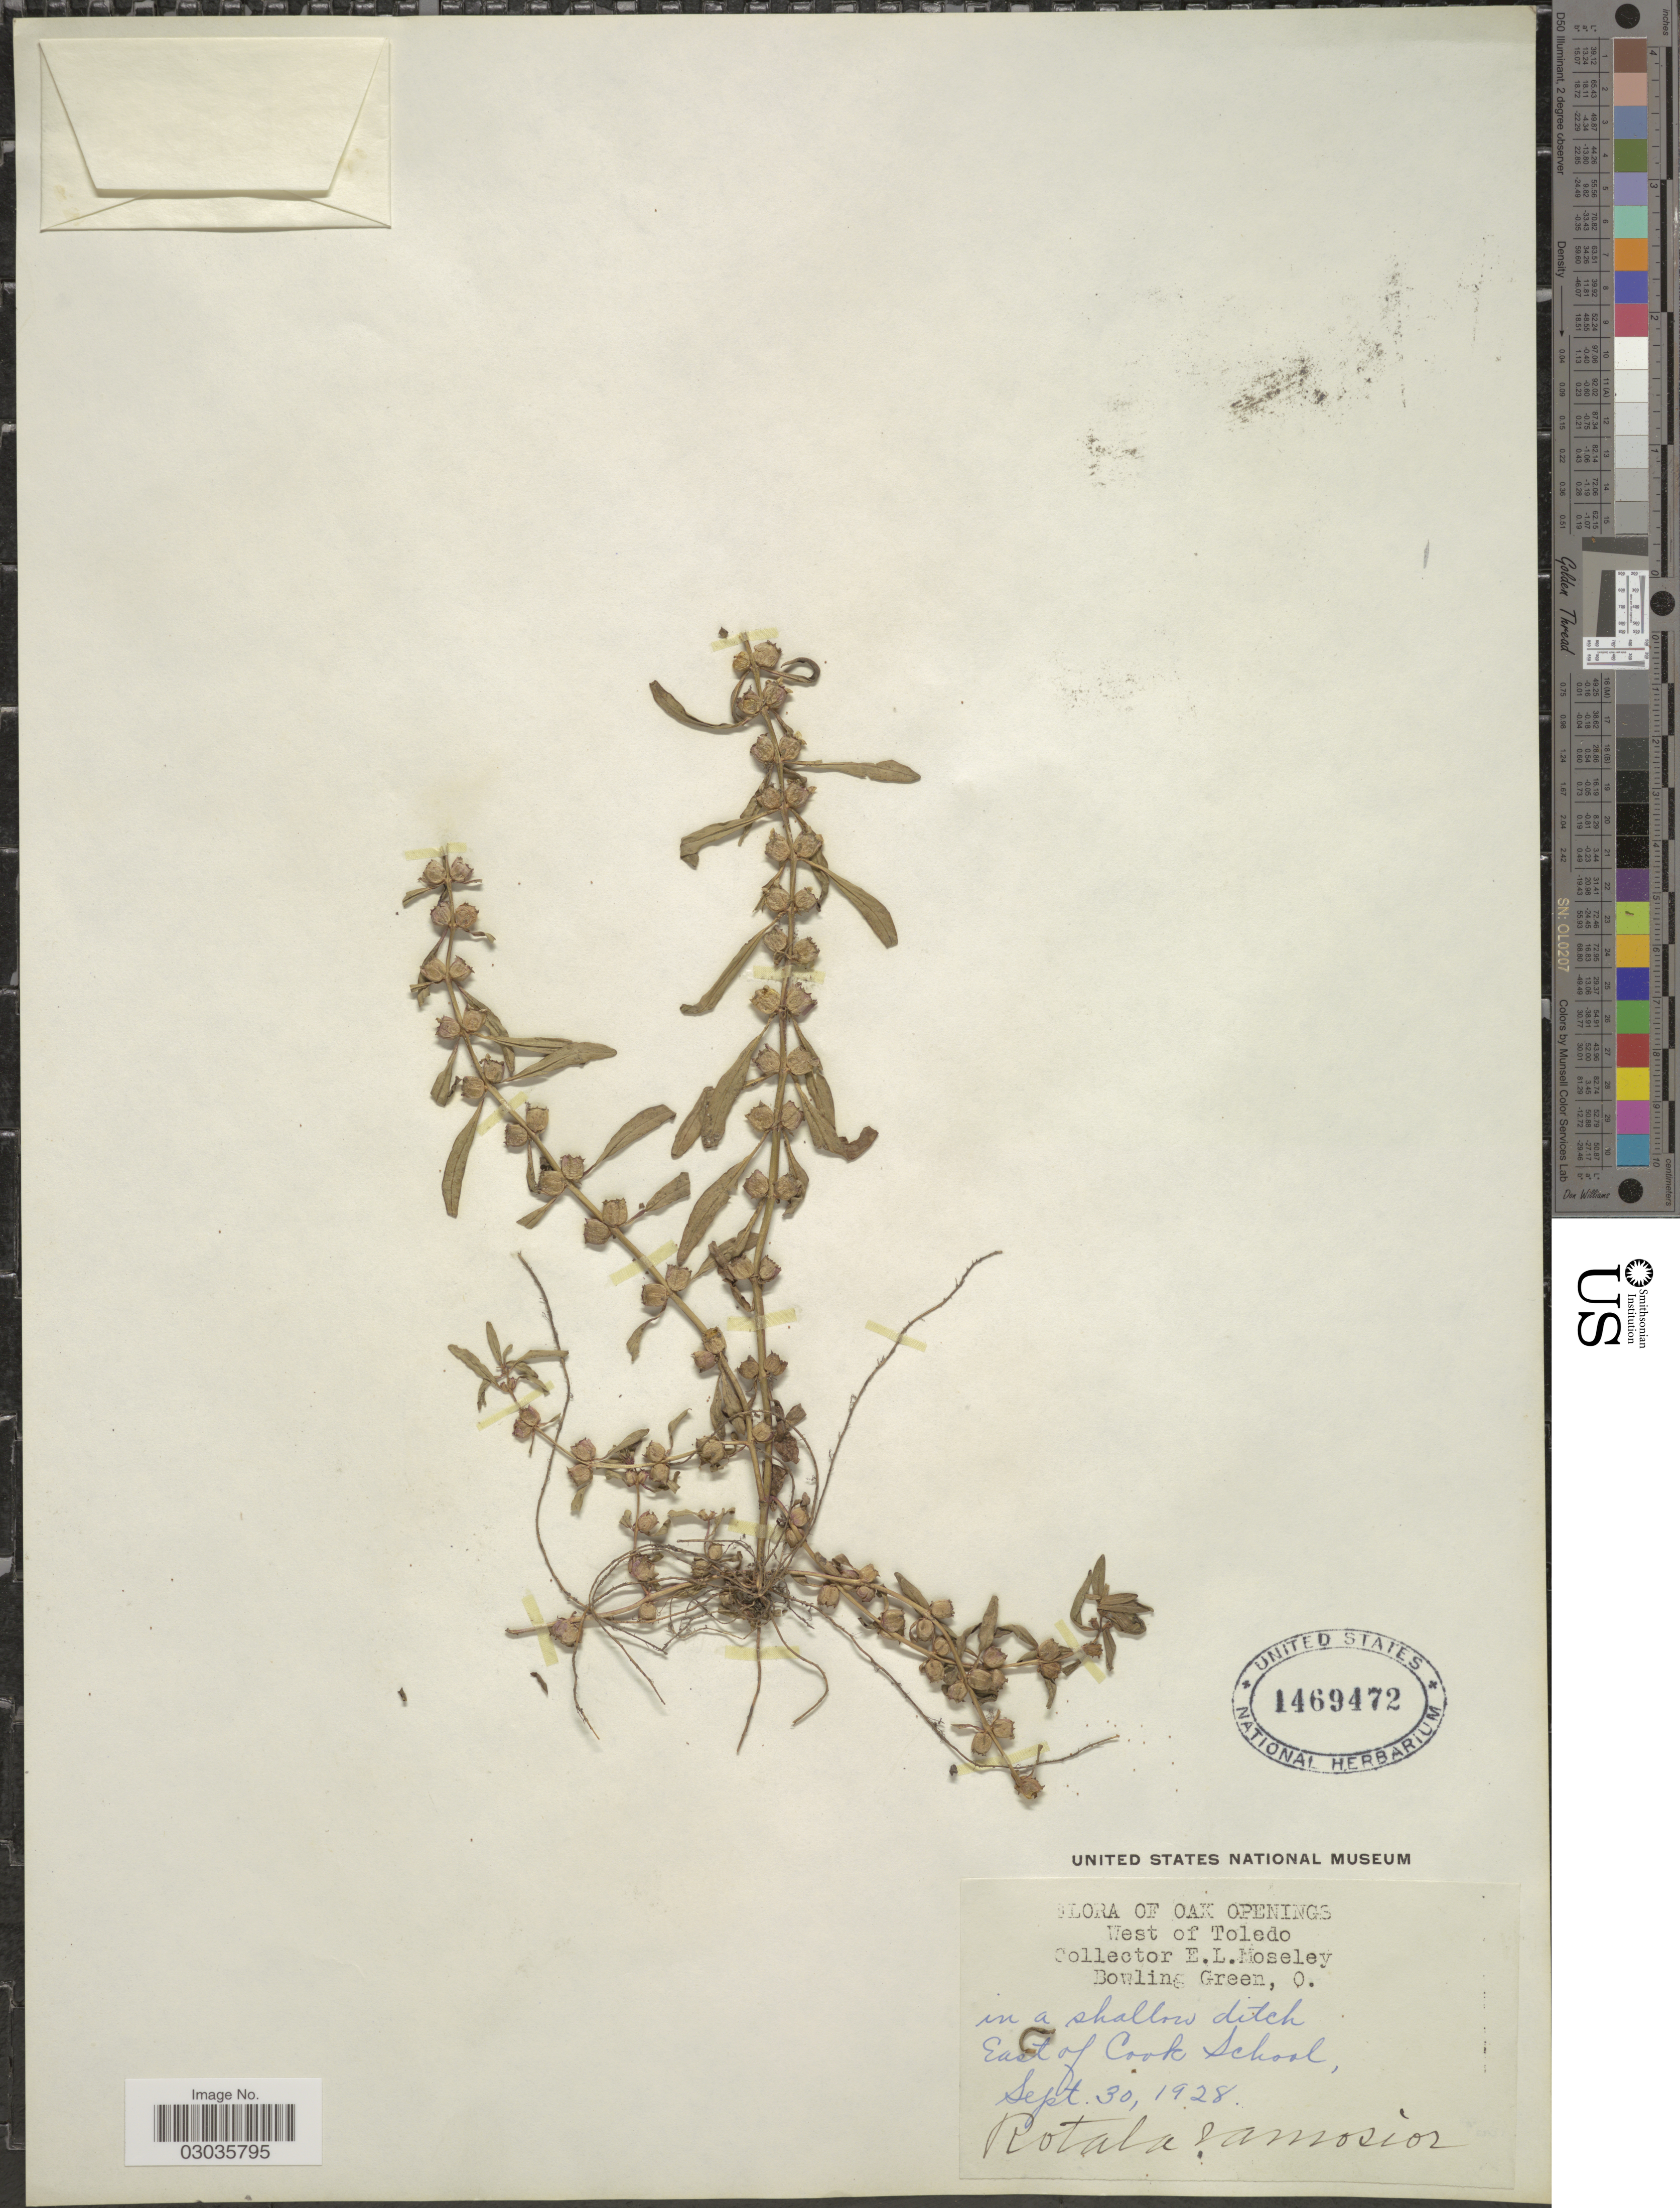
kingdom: Plantae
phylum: Tracheophyta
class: Magnoliopsida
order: Myrtales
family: Lythraceae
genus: Rotala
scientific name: Rotala ramosior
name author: (L.) Koehne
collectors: E. Moseley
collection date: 1928-09-30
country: United States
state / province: Ohio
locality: Oak openings. West of Toledo. East of Cook School.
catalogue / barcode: US 1469472